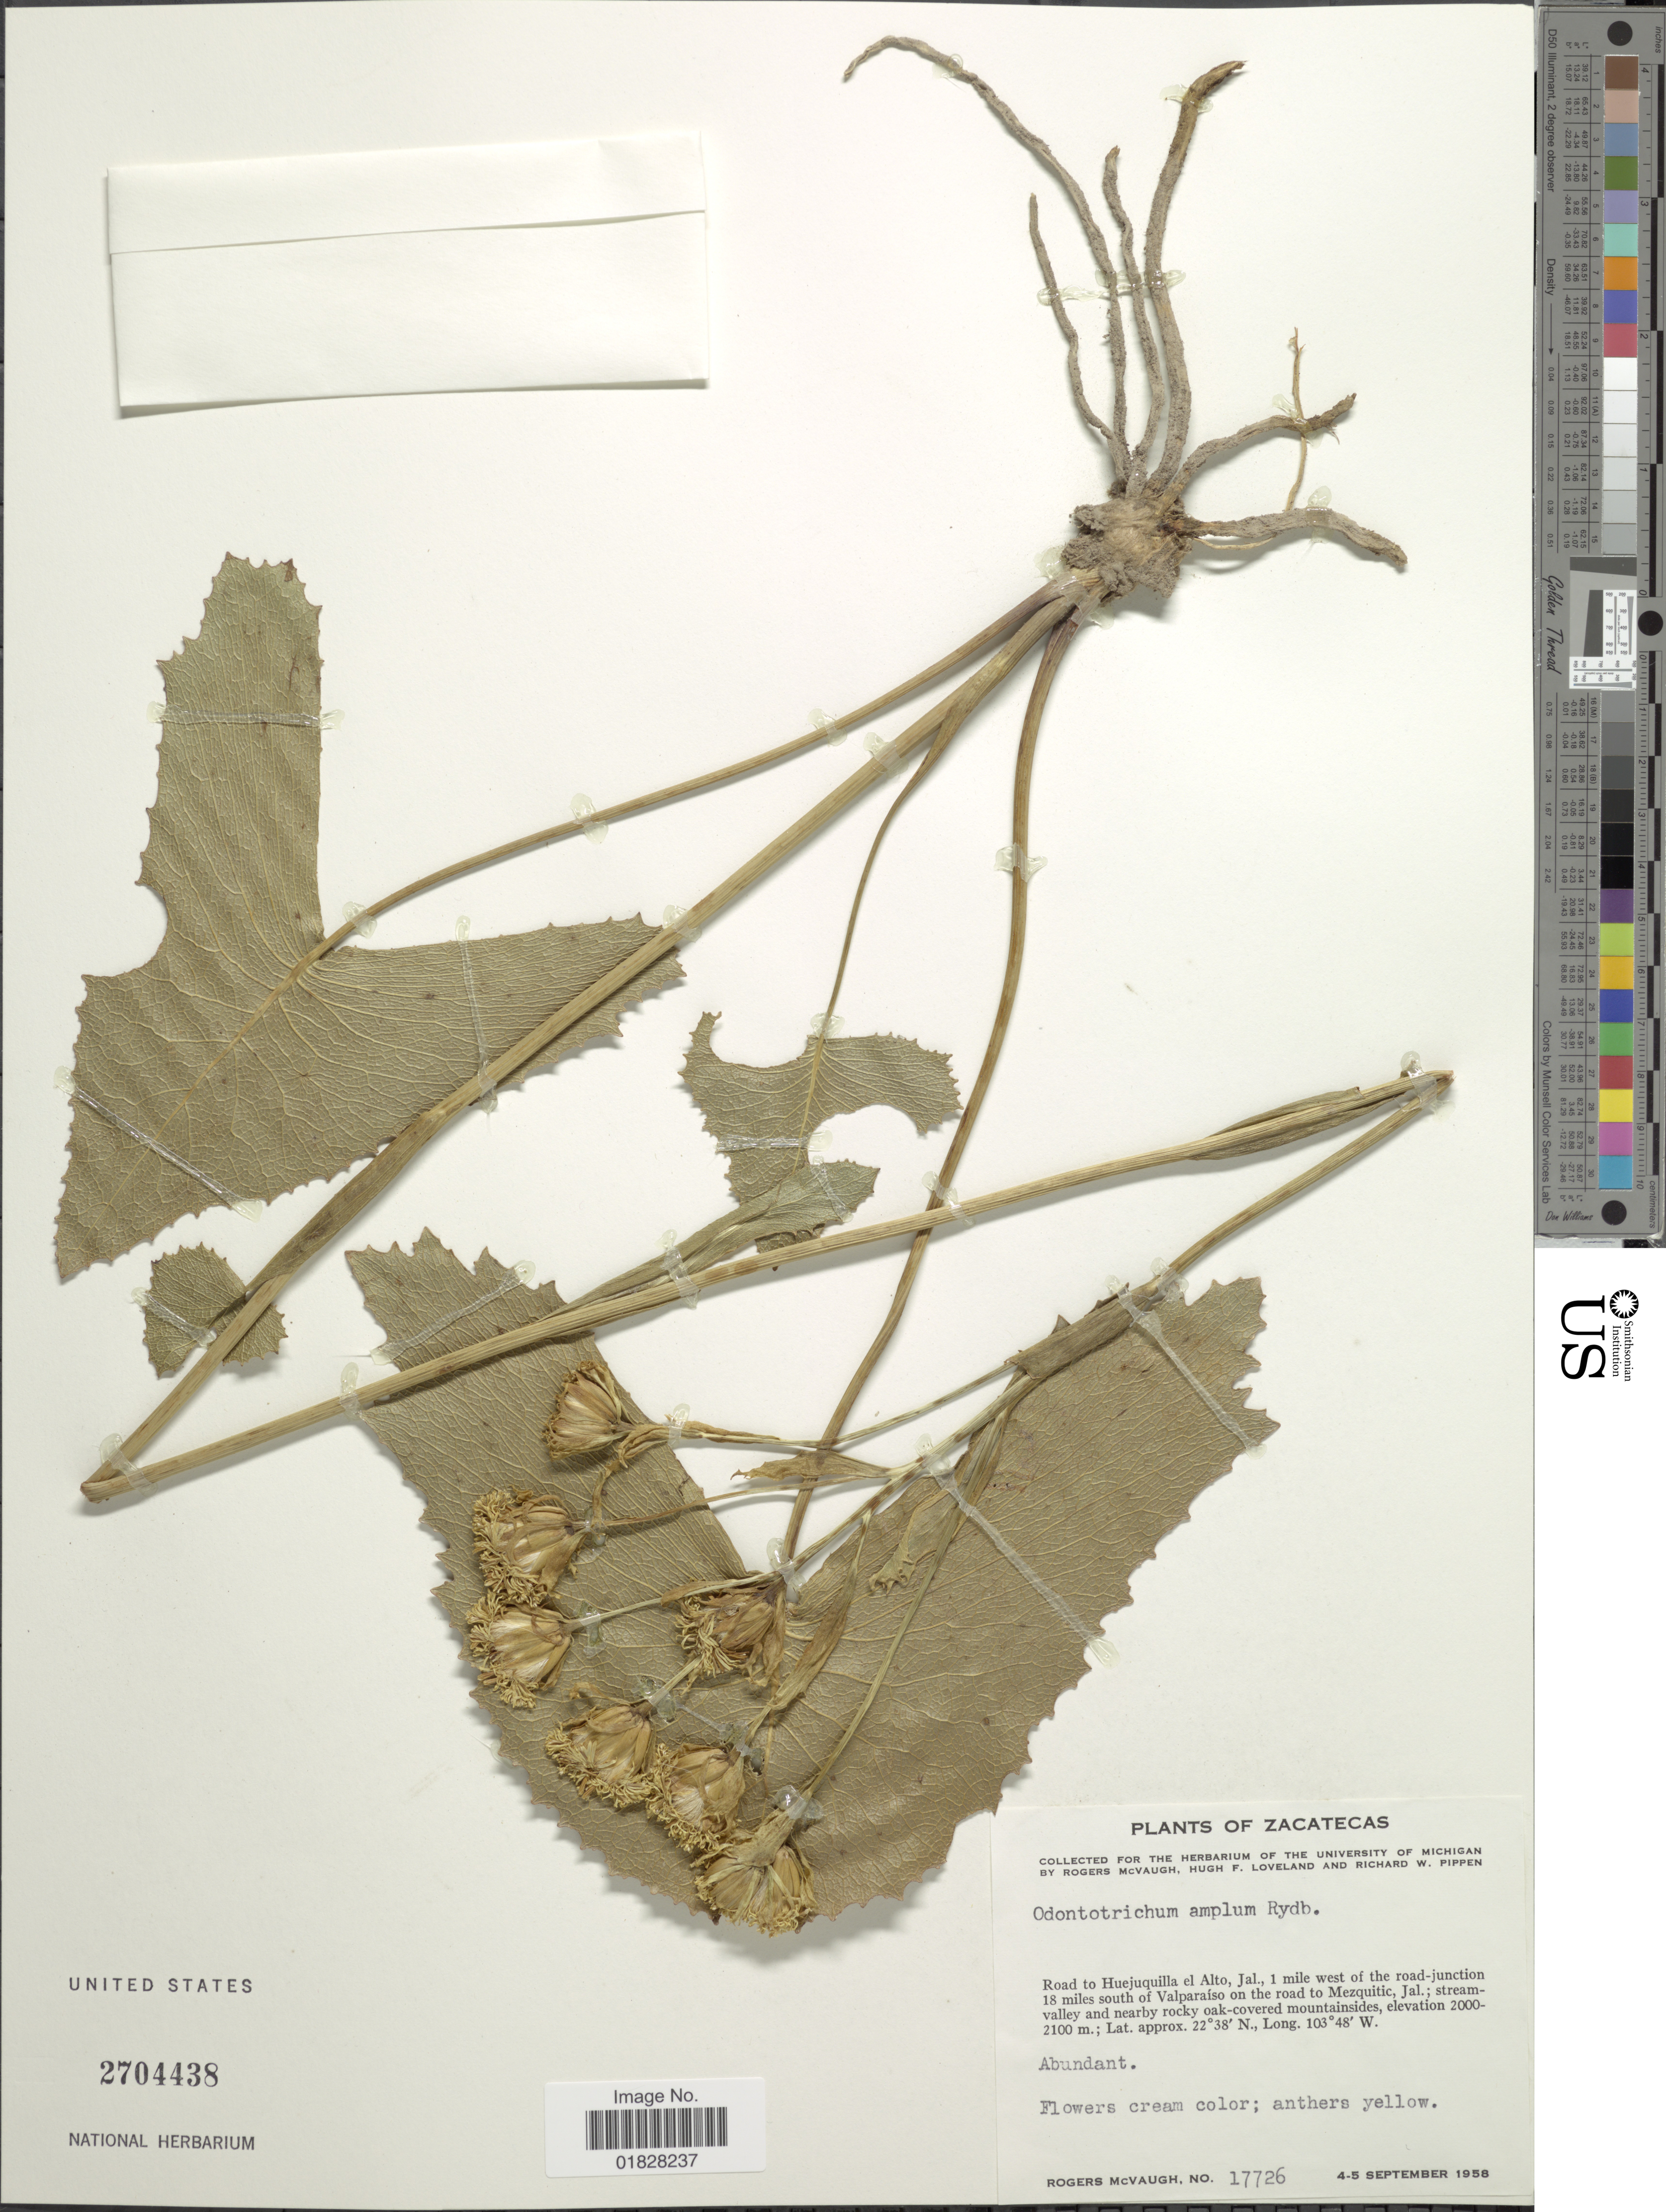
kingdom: Plantae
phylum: Tracheophyta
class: Magnoliopsida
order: Asterales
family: Asteraceae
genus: Psacalium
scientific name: Psacalium amplum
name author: (Rydb.) H. Rob. & Brettell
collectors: R. McVaugh, H. Loveland & R. W. Pippen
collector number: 17726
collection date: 1958-09-04/1958-09-05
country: Mexico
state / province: Zacatecas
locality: Road to Huejuquilla el Alto, Jal., 1 mile west of the road-junction 18 miles south of Valparaíso on the road to Mezquitic, Jal.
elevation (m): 2000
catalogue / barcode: US 2704438